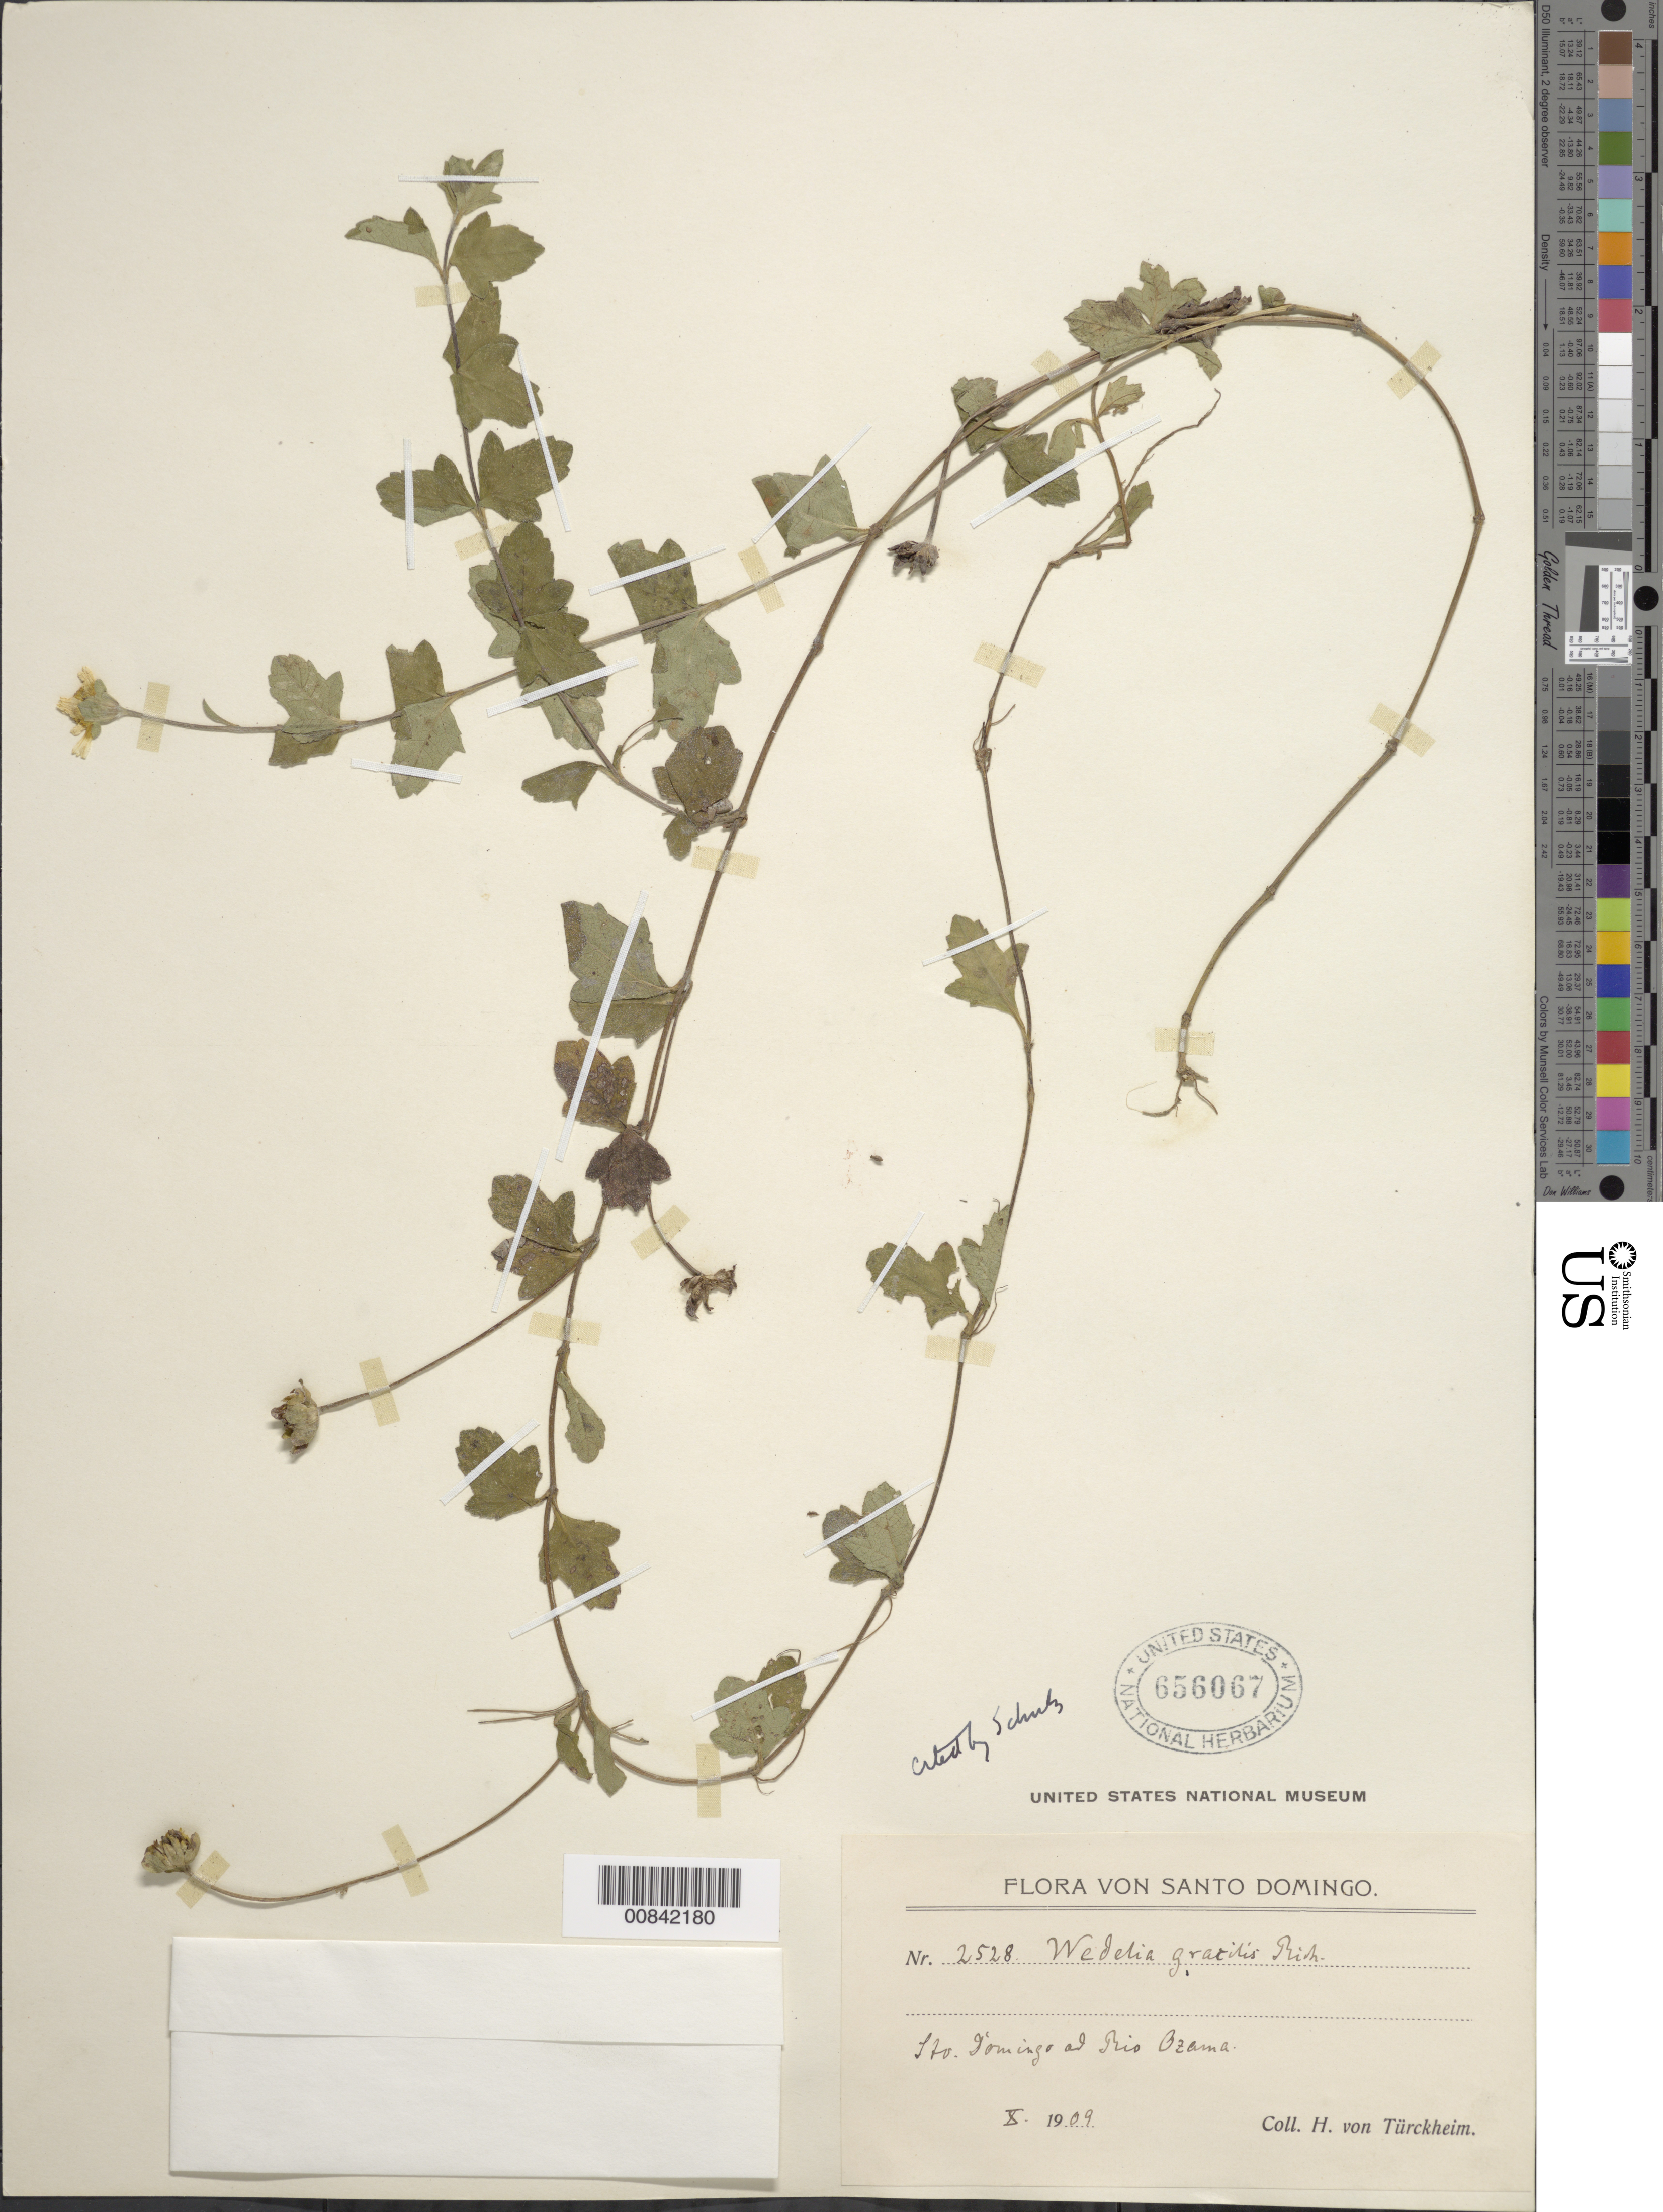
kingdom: Plantae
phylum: Tracheophyta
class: Magnoliopsida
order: Asterales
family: Asteraceae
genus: Sphagneticola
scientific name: Sphagneticola gracilis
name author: (Rich.) Pruski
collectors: H. von Türckheim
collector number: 2528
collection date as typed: Oct 1900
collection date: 1900-10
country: Dominican Republic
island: Hispaniola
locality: Rio Ozama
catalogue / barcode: US 656067